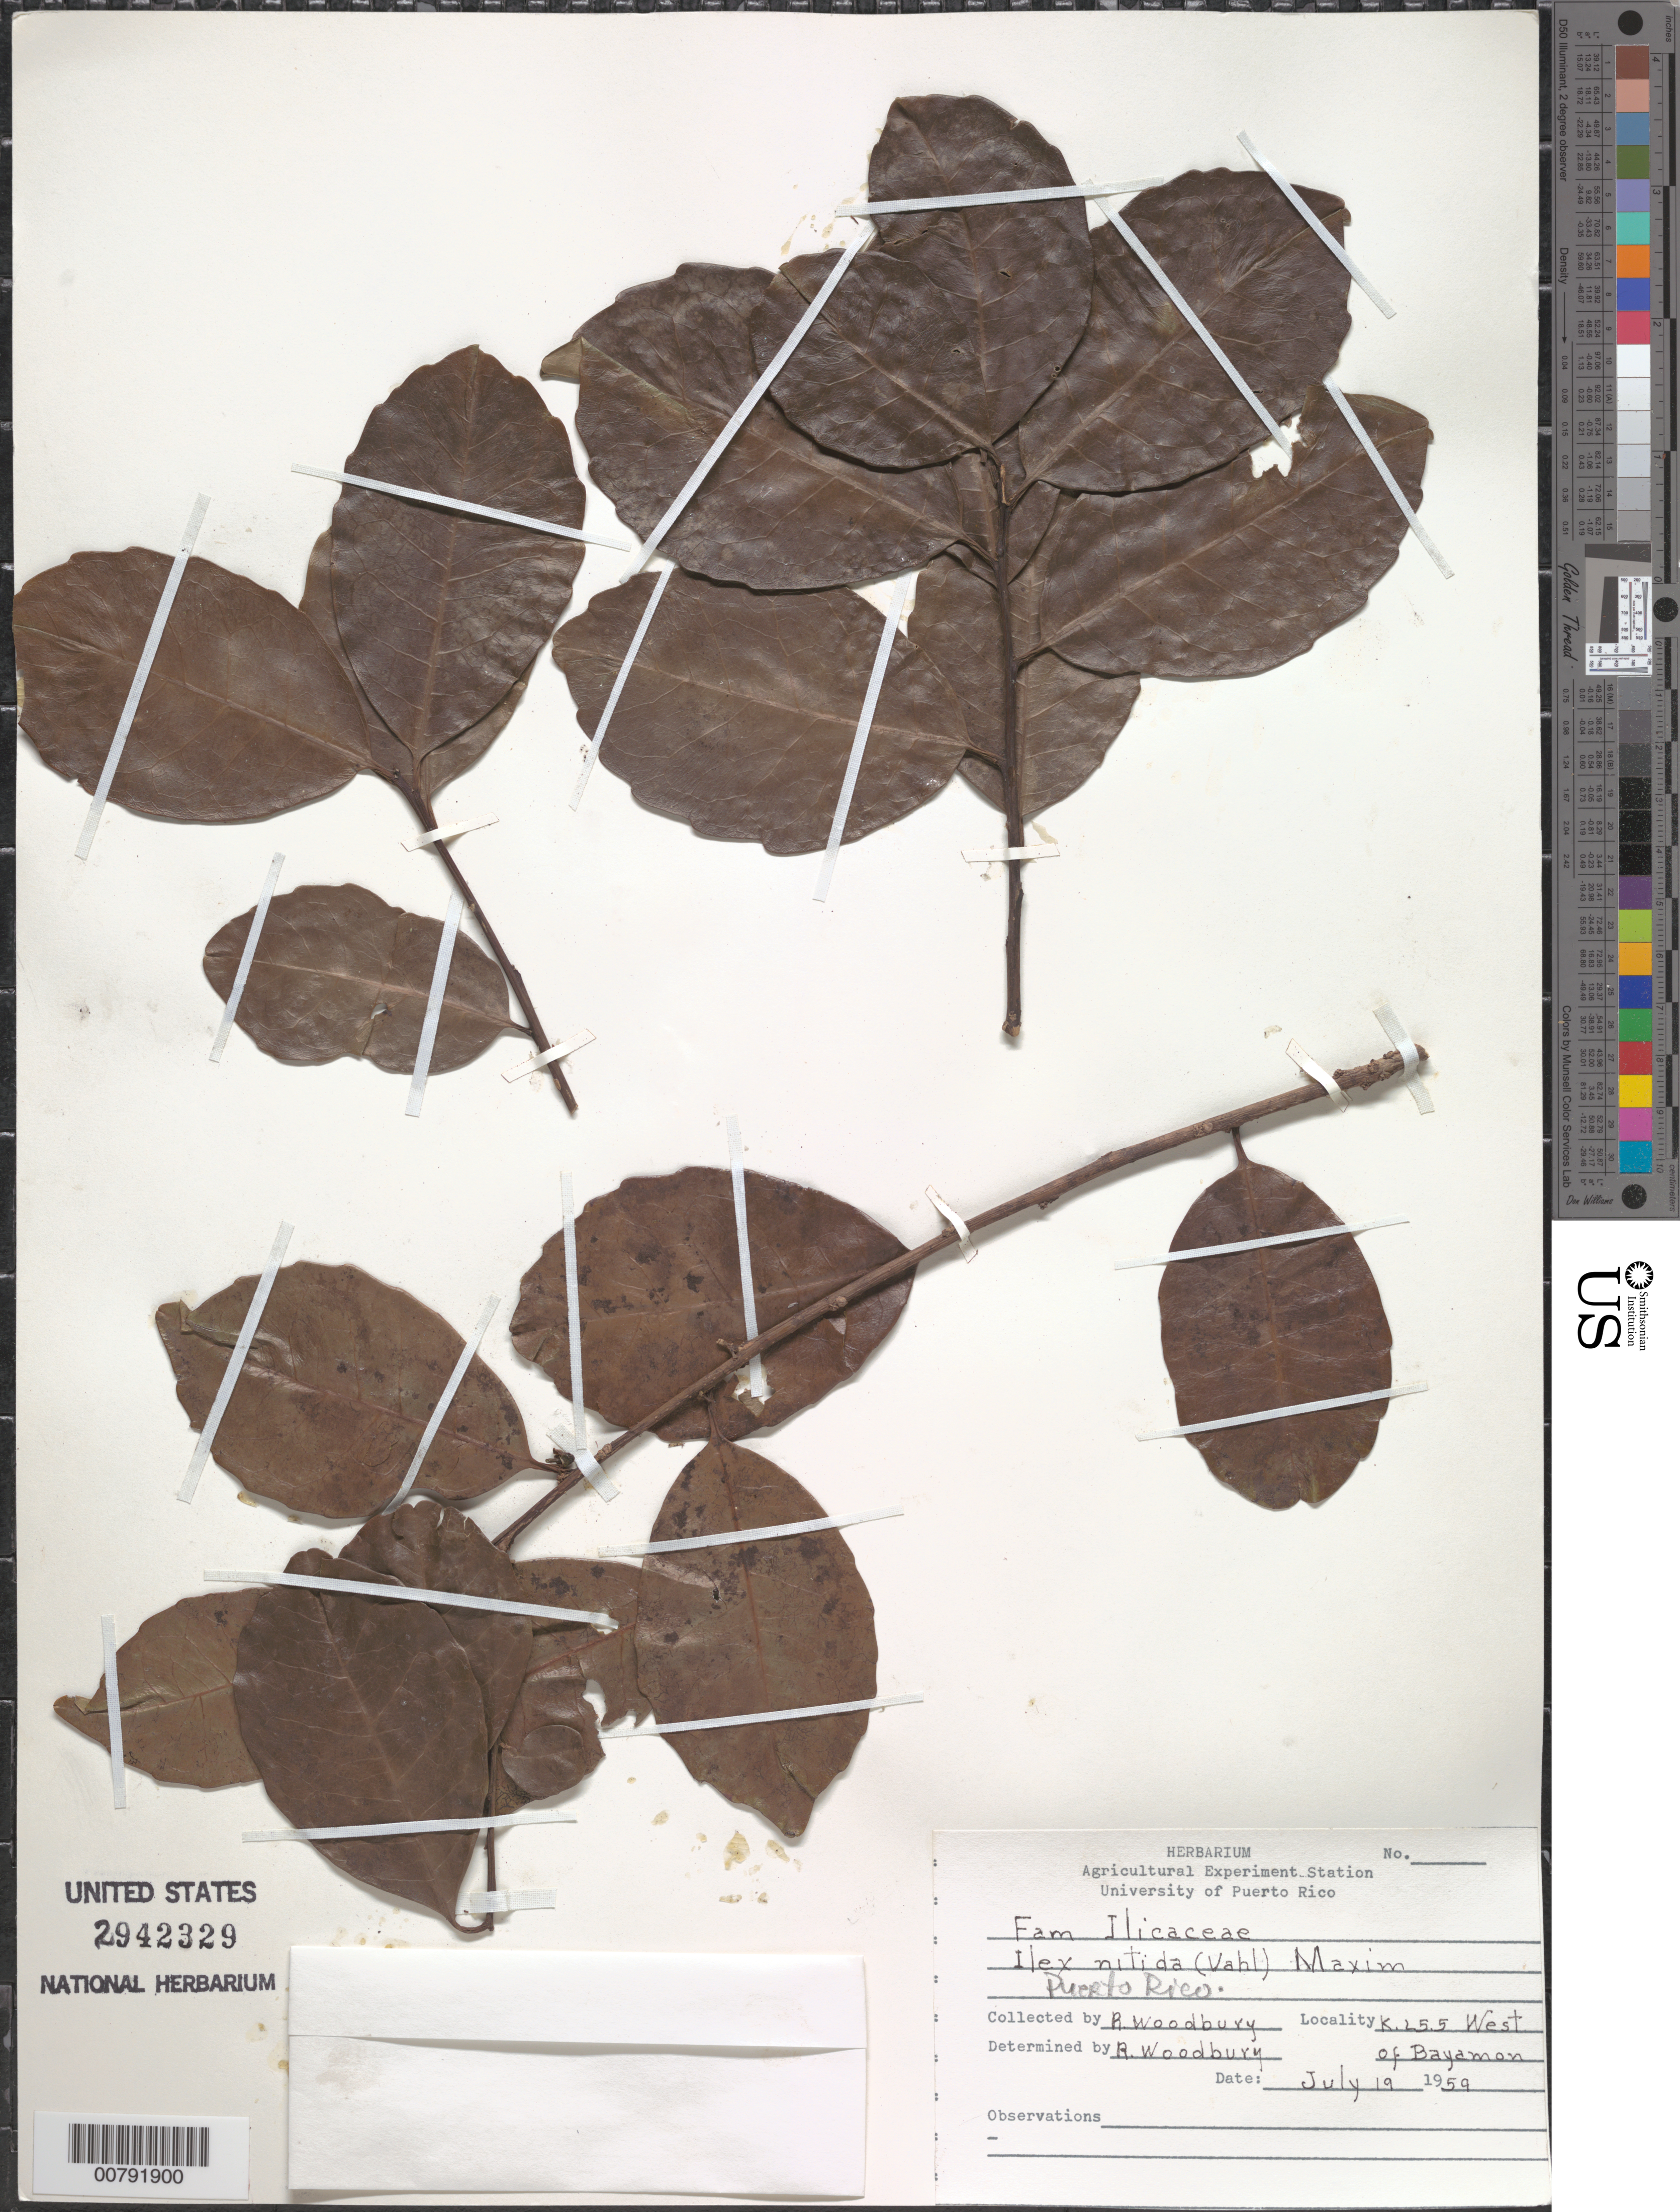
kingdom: Plantae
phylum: Tracheophyta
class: Magnoliopsida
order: Aquifoliales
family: Aquifoliaceae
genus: Ilex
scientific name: Ilex dioica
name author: (Vahl) Griseb.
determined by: Woodbury, R. O.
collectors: R. O. Woodbury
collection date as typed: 19 Jul 1959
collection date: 1959-07-19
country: Puerto Rico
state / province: Bayamón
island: Puerto Rico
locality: Bayamon, W of at K. 25.5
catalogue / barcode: US 2942329